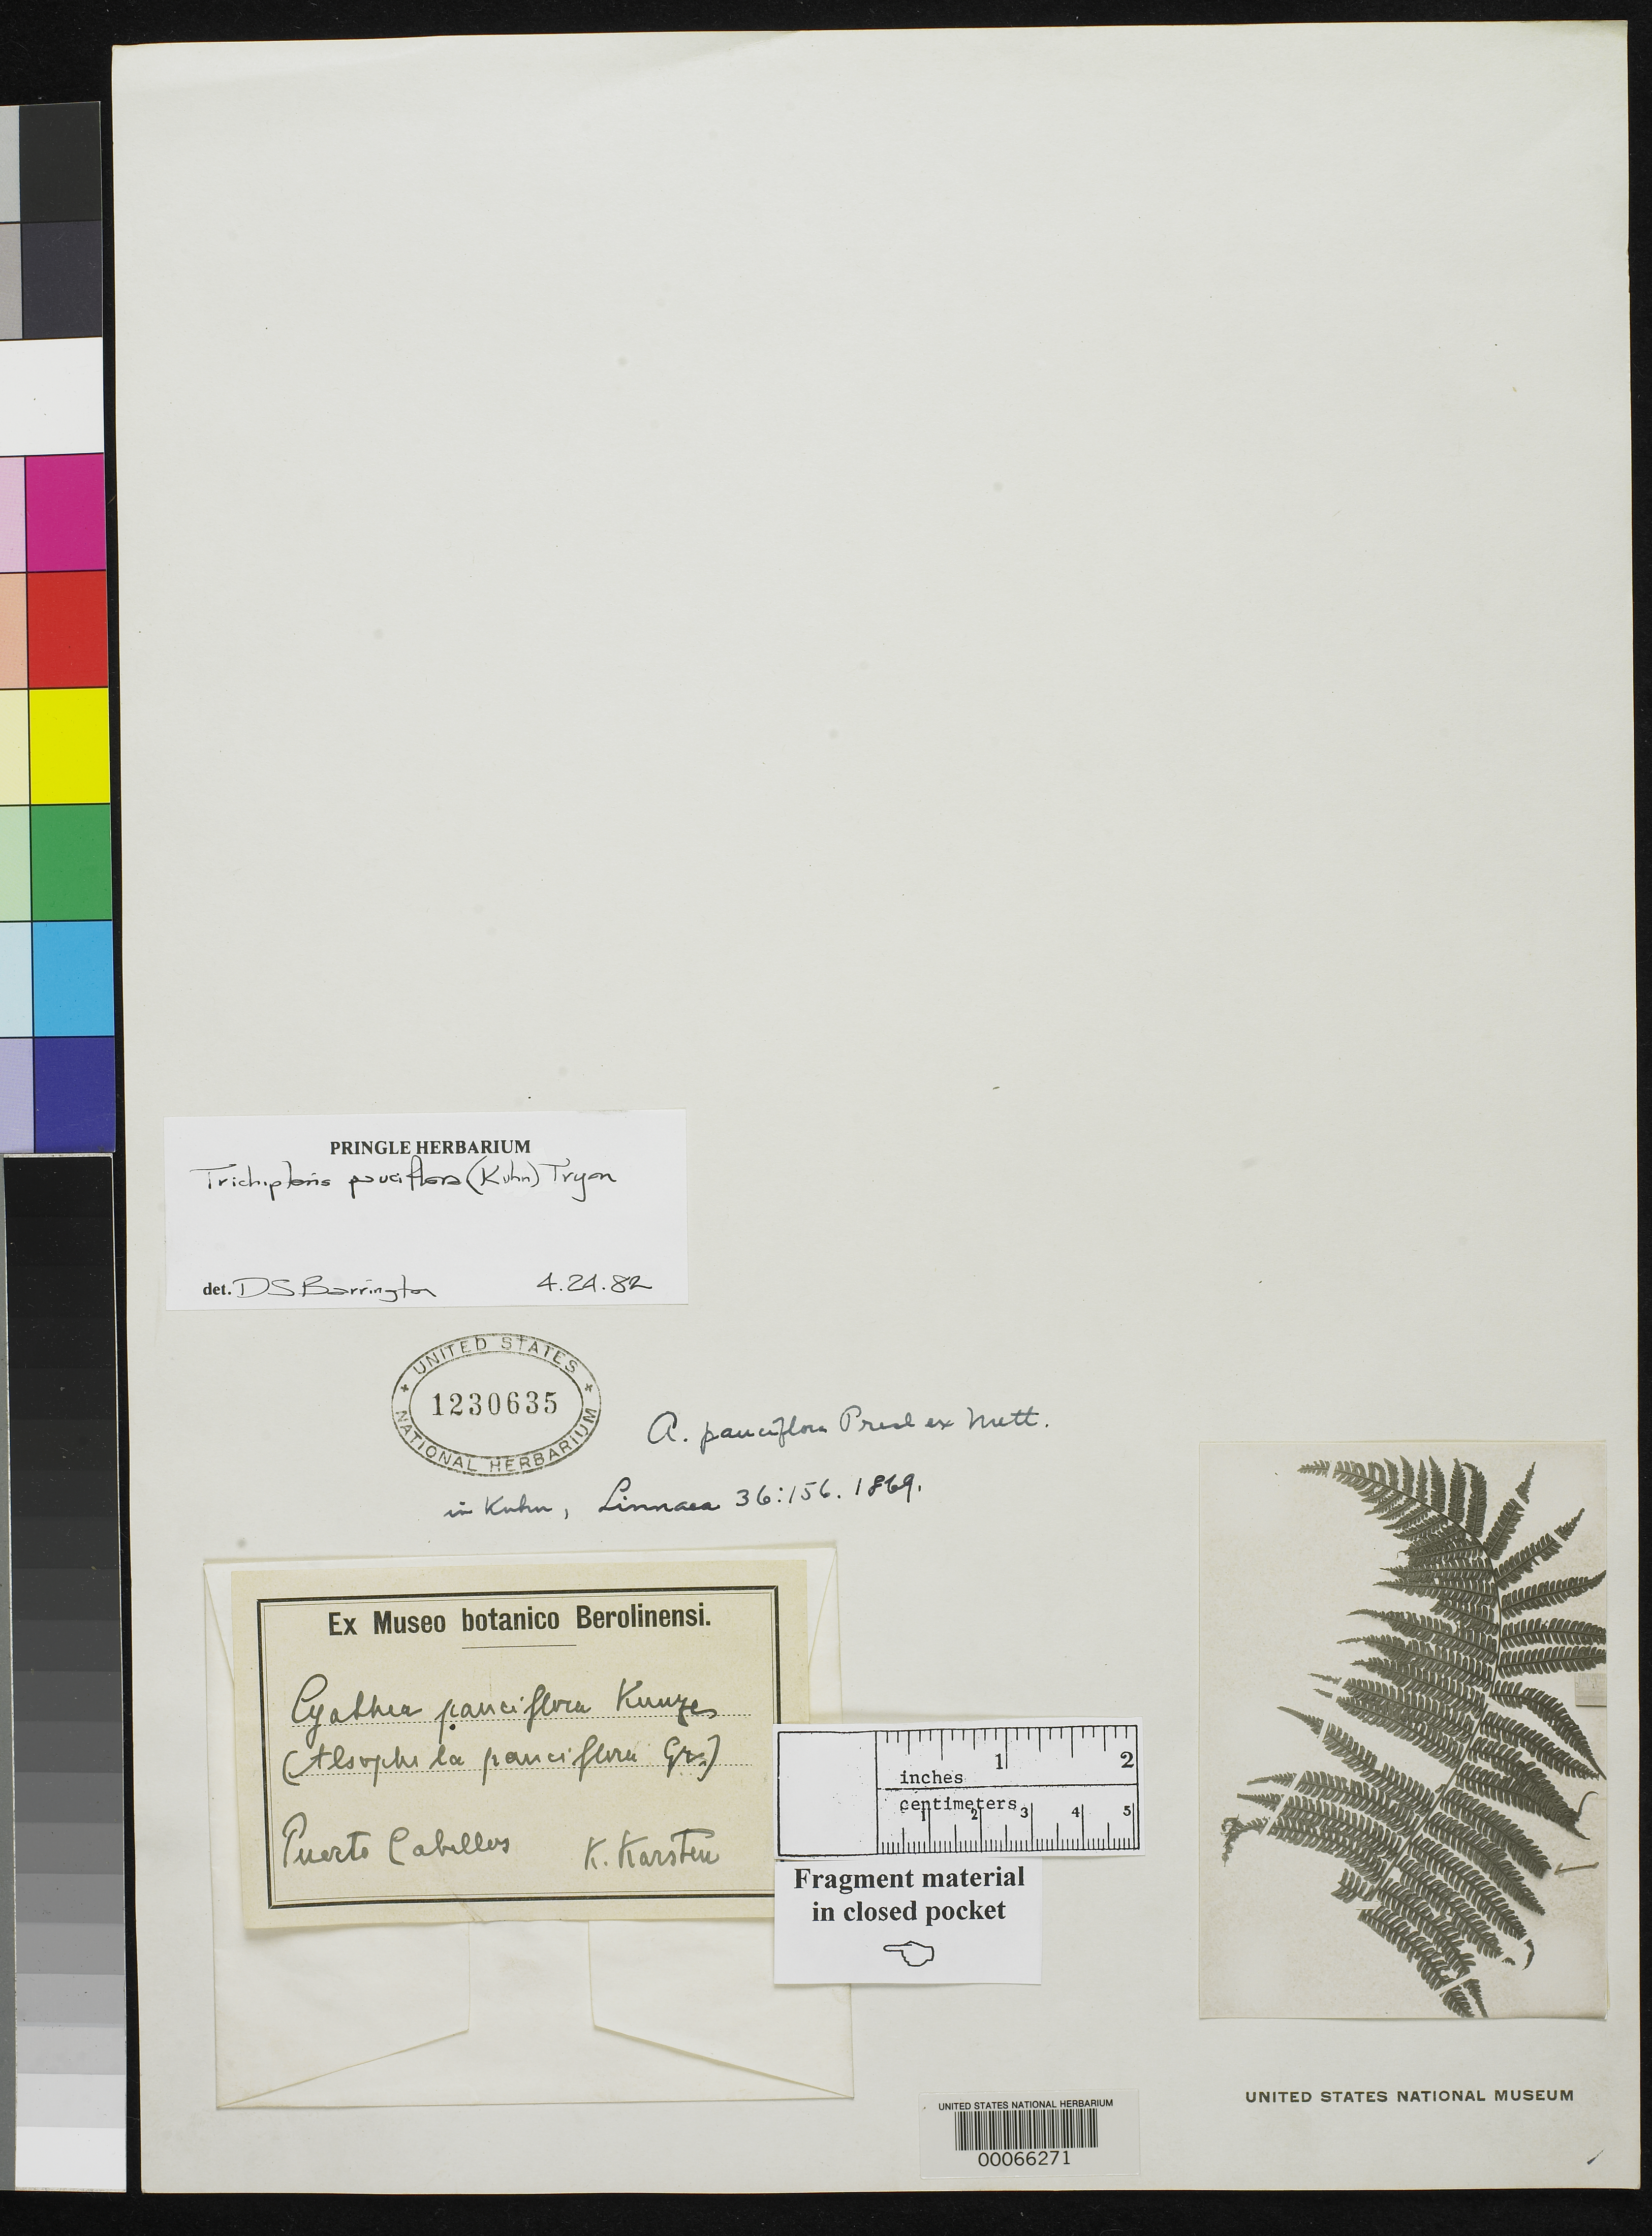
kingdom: Plantae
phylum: Tracheophyta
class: Polypodiopsida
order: Cyatheales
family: Cyatheaceae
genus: Alsophila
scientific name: Alsophila pauciflora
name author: C. Presl ex Mett. in Kuhn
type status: Type Fragment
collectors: K. Karsten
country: Colombia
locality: Puerto Cabillos.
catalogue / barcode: US 1230635